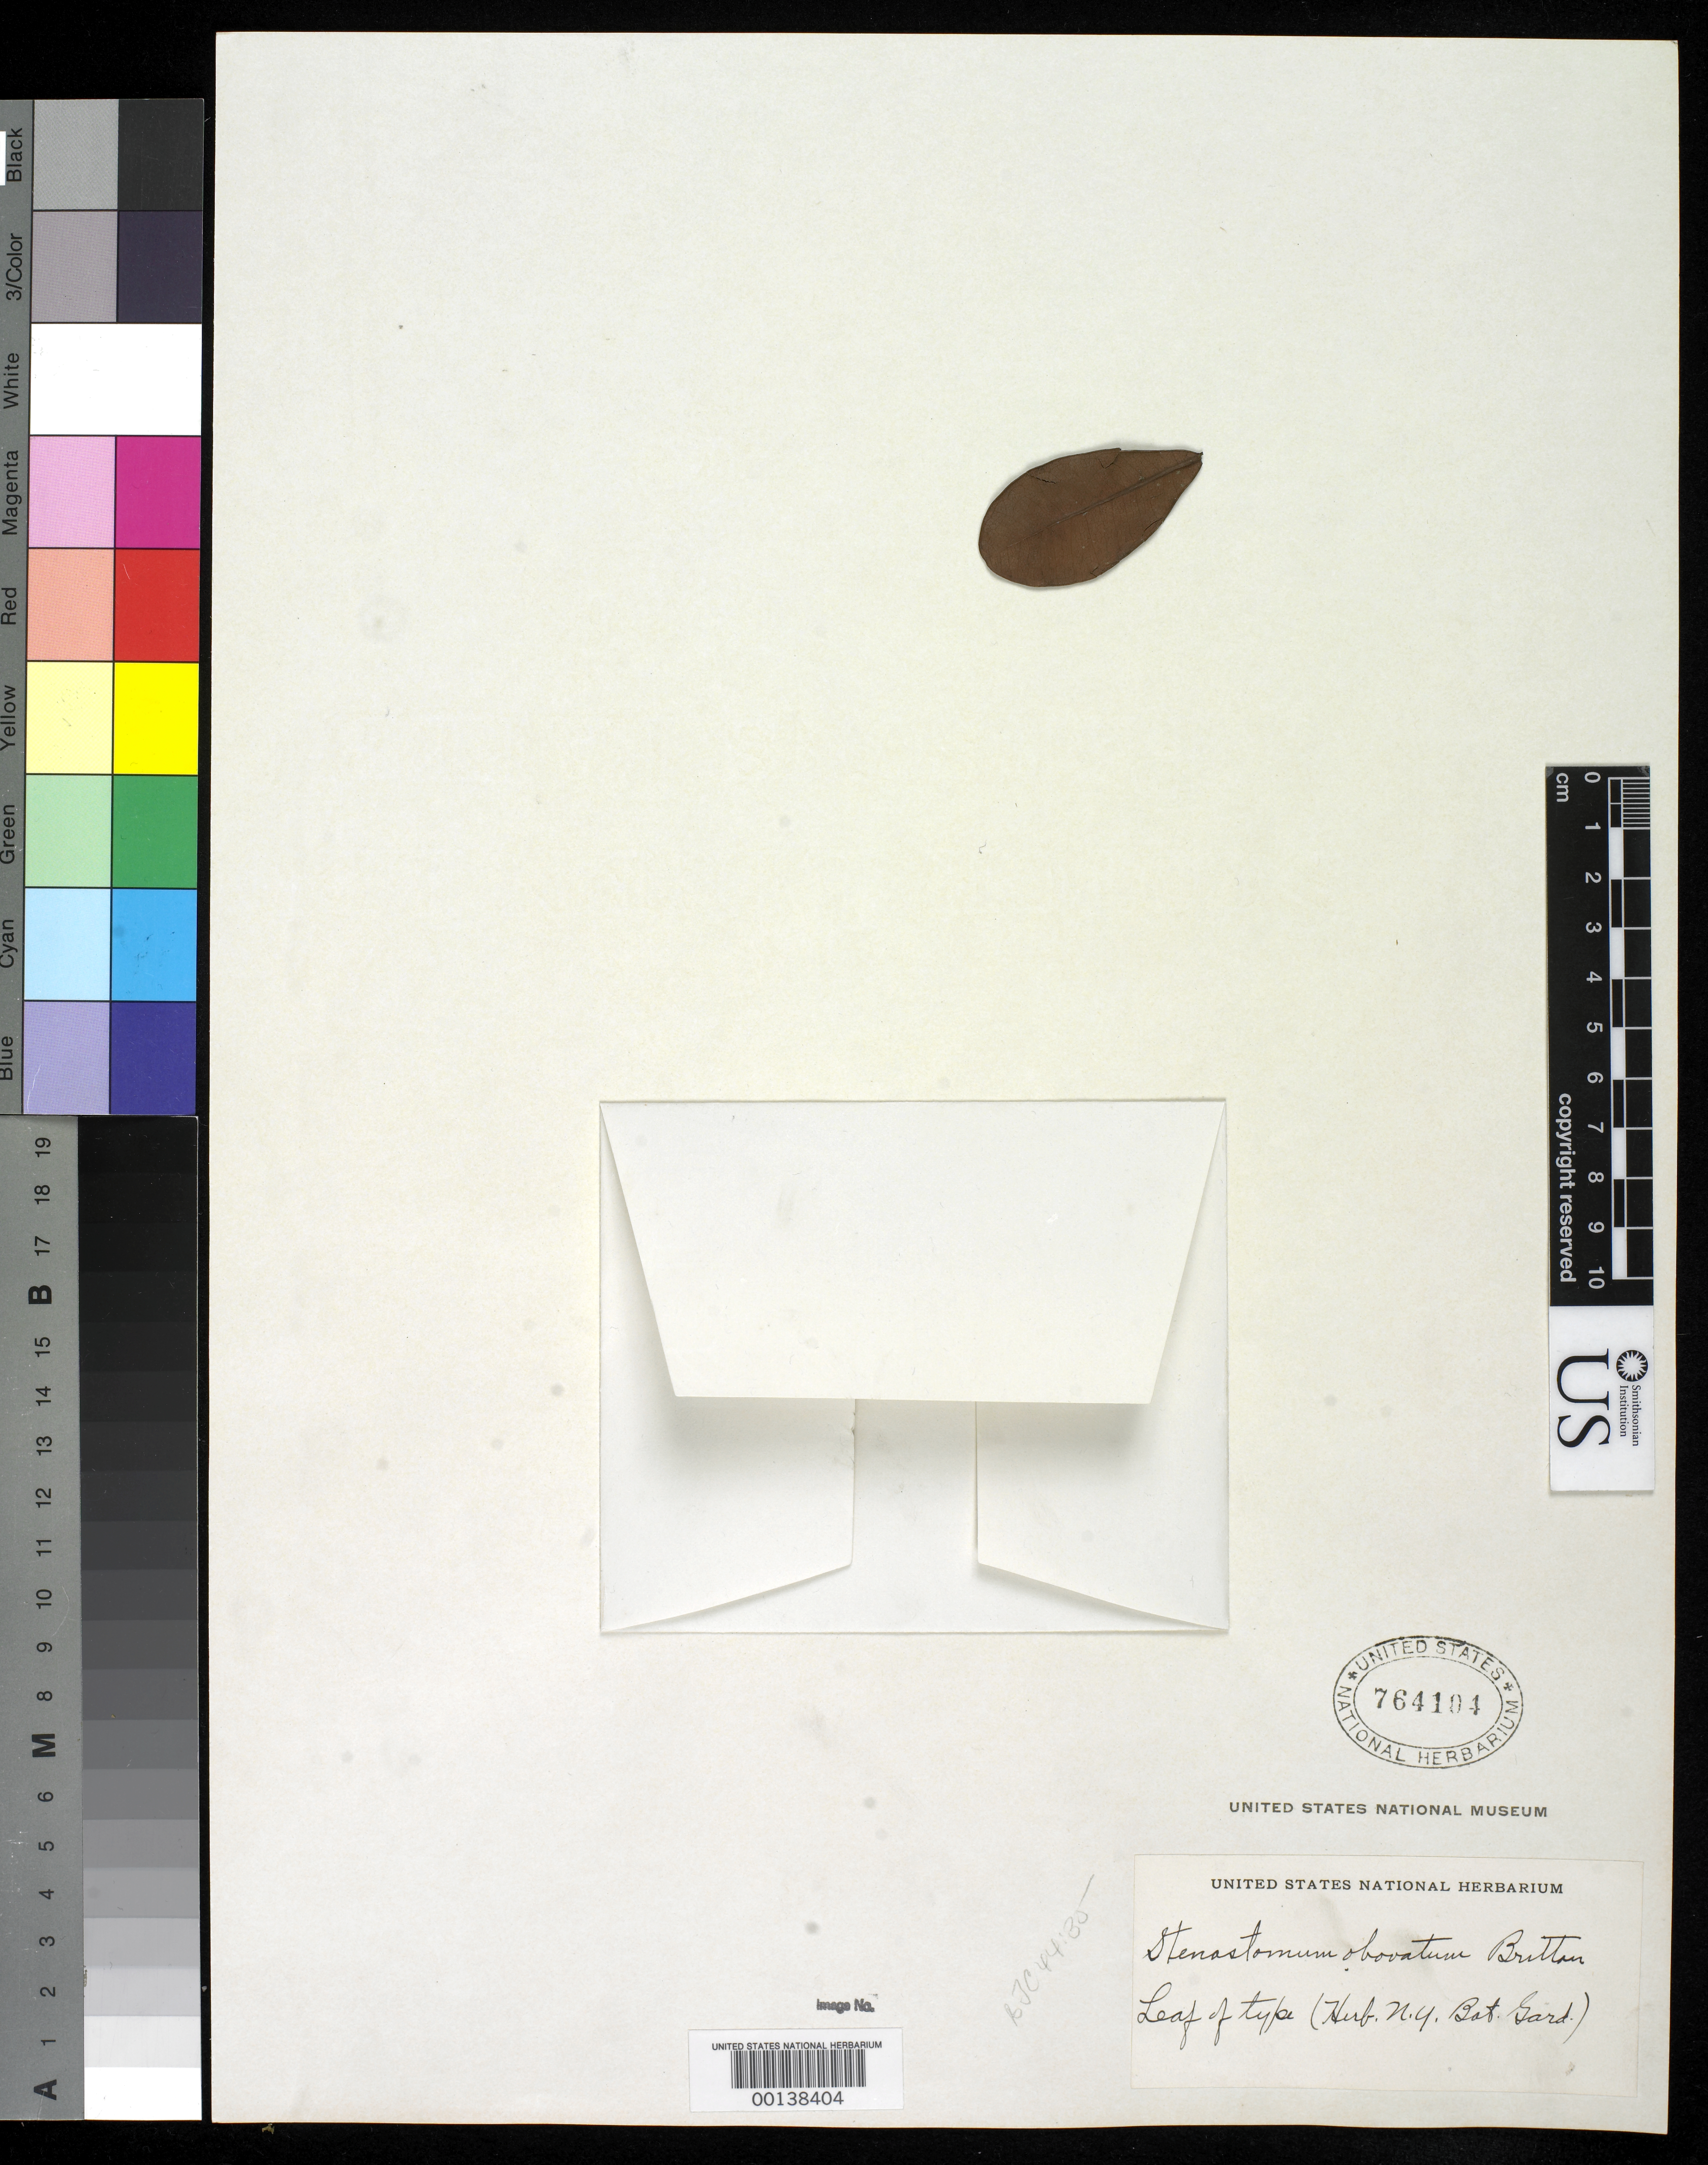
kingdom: Plantae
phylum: Tracheophyta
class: Magnoliopsida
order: Gentianales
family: Rubiaceae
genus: Stenostomum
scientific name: Stenostomum obovatum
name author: Britton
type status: Type Fragment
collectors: J. A. Shafer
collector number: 8169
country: Cuba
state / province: Oriente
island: Greater Antilles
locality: Camp La Gloria, S of Sierra Moa.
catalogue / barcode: US 764104